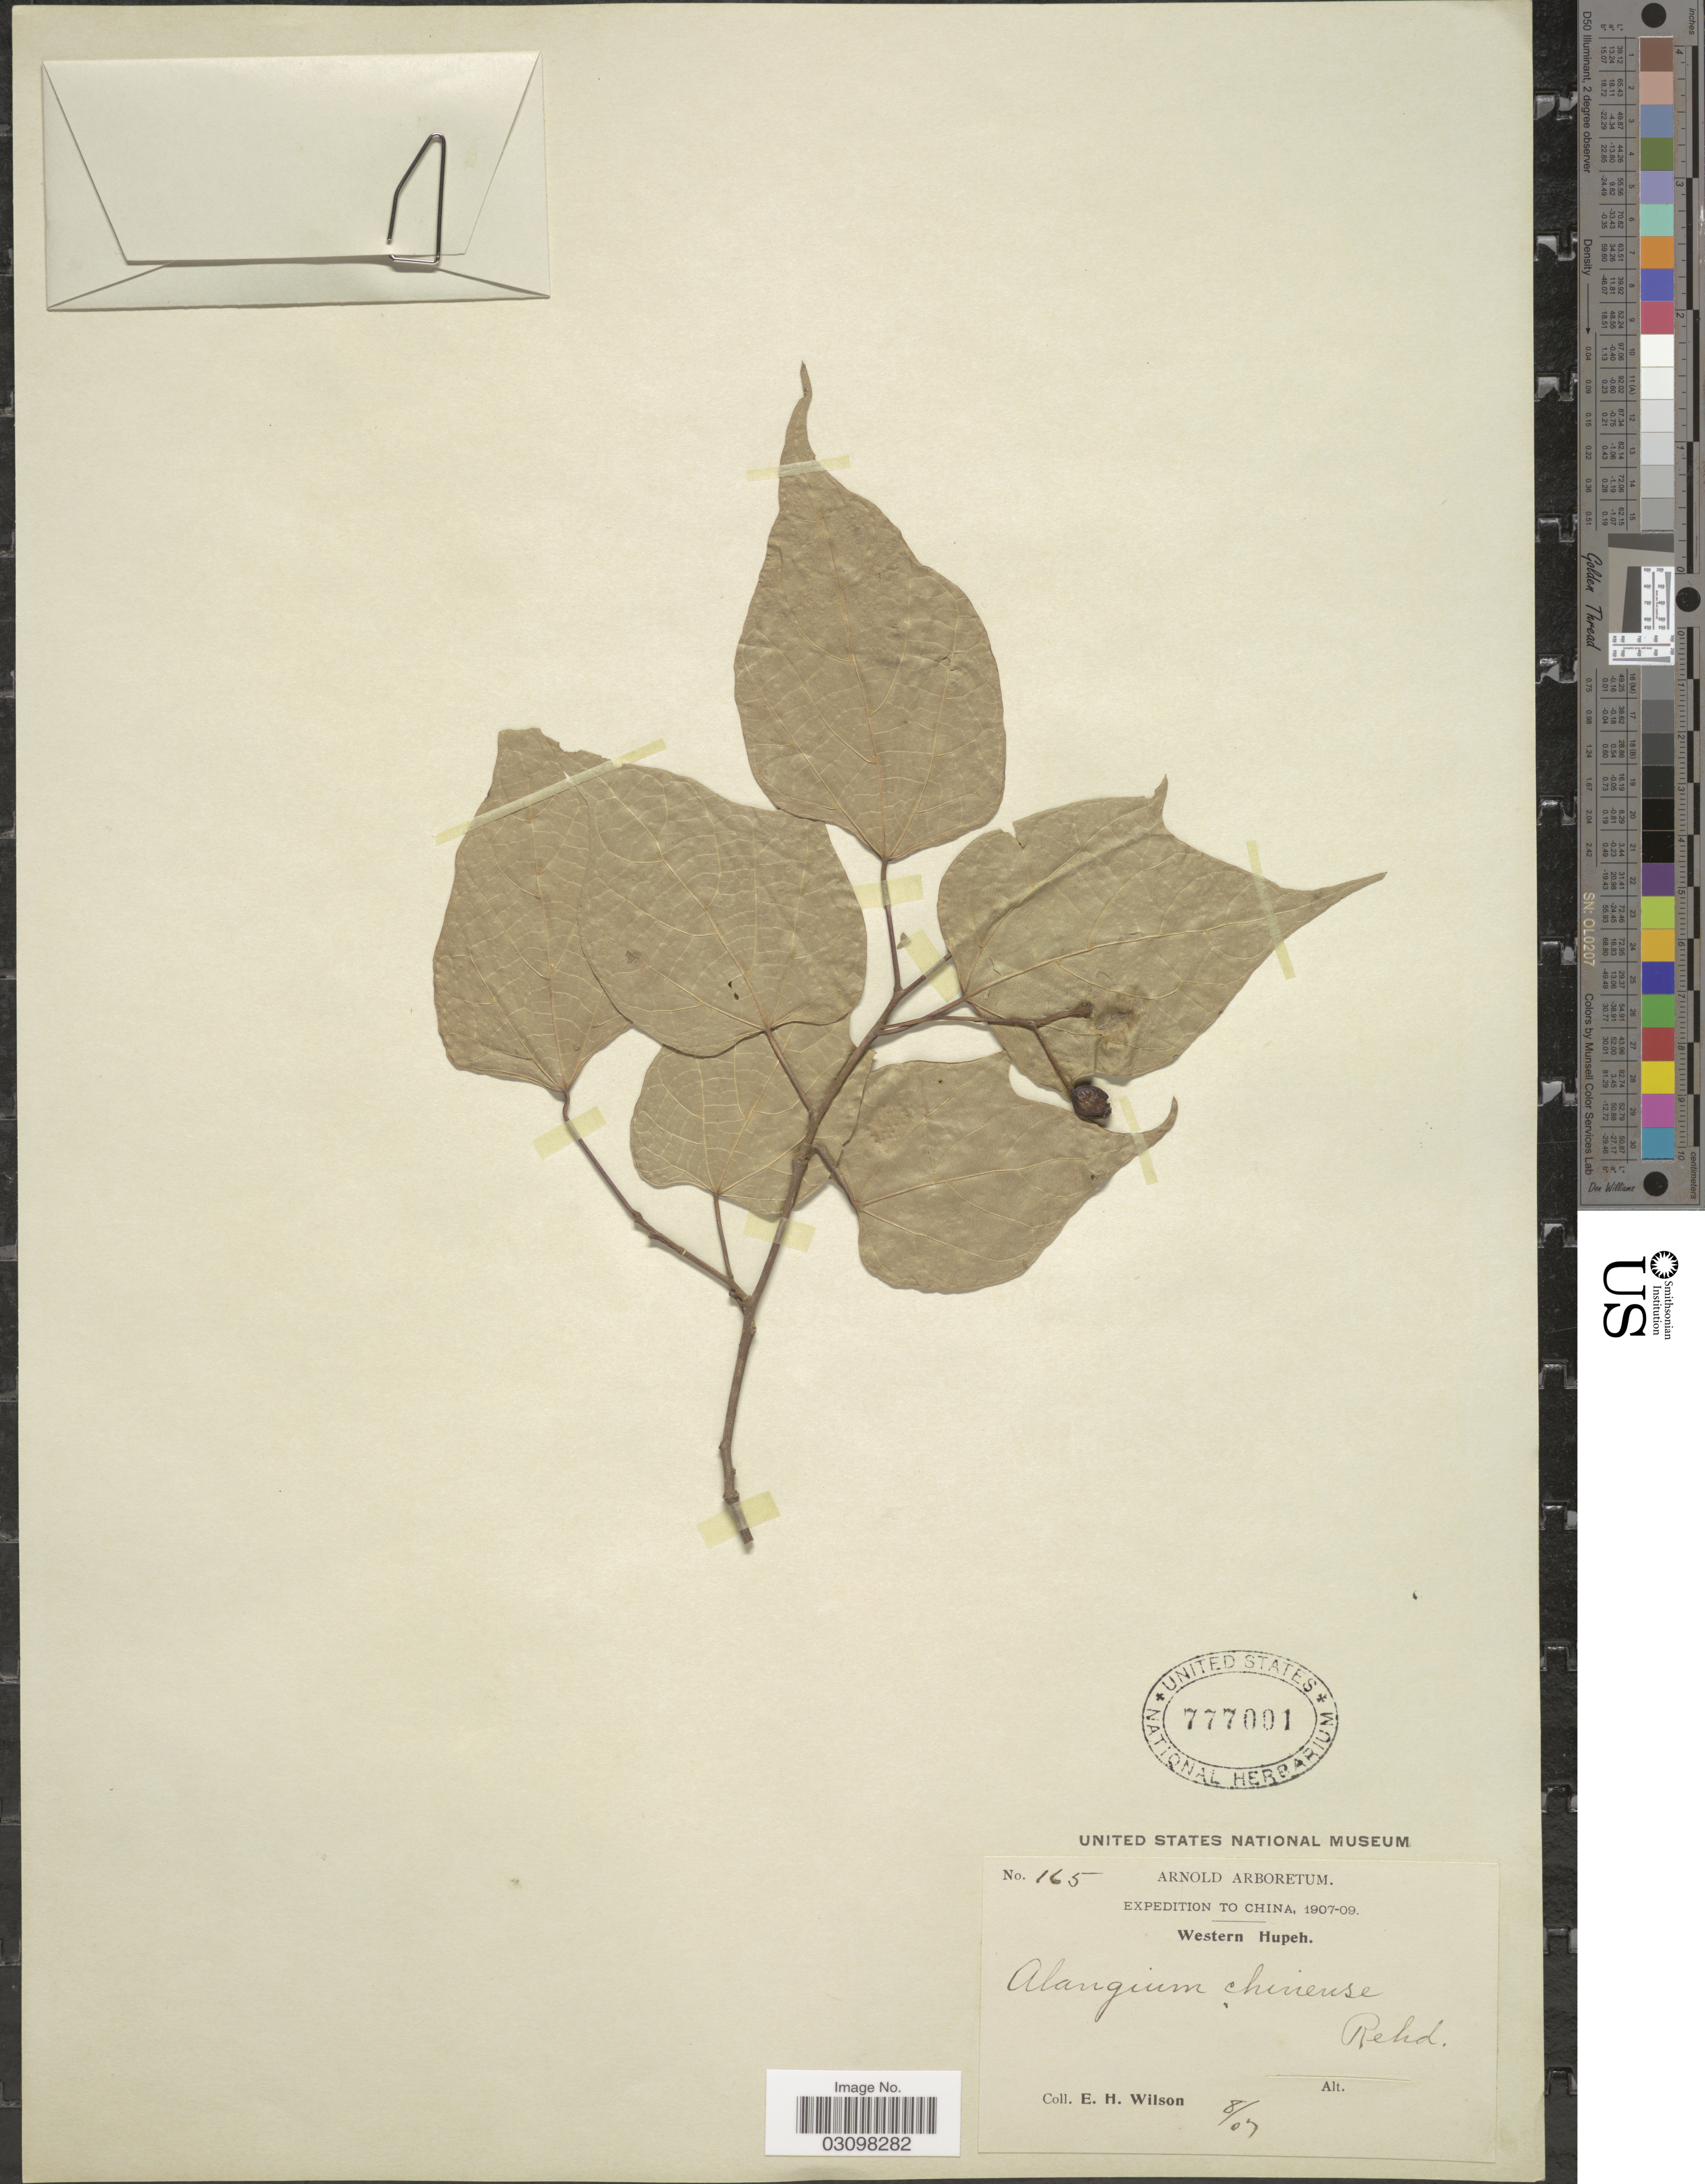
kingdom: Plantae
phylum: Tracheophyta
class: Magnoliopsida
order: Cornales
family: Cornaceae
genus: Alangium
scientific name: Alangium chinense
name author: (Harms) Rehder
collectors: E. Wilson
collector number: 165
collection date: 1907-08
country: China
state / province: Hubei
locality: Western Hupeh.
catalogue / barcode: US 777001